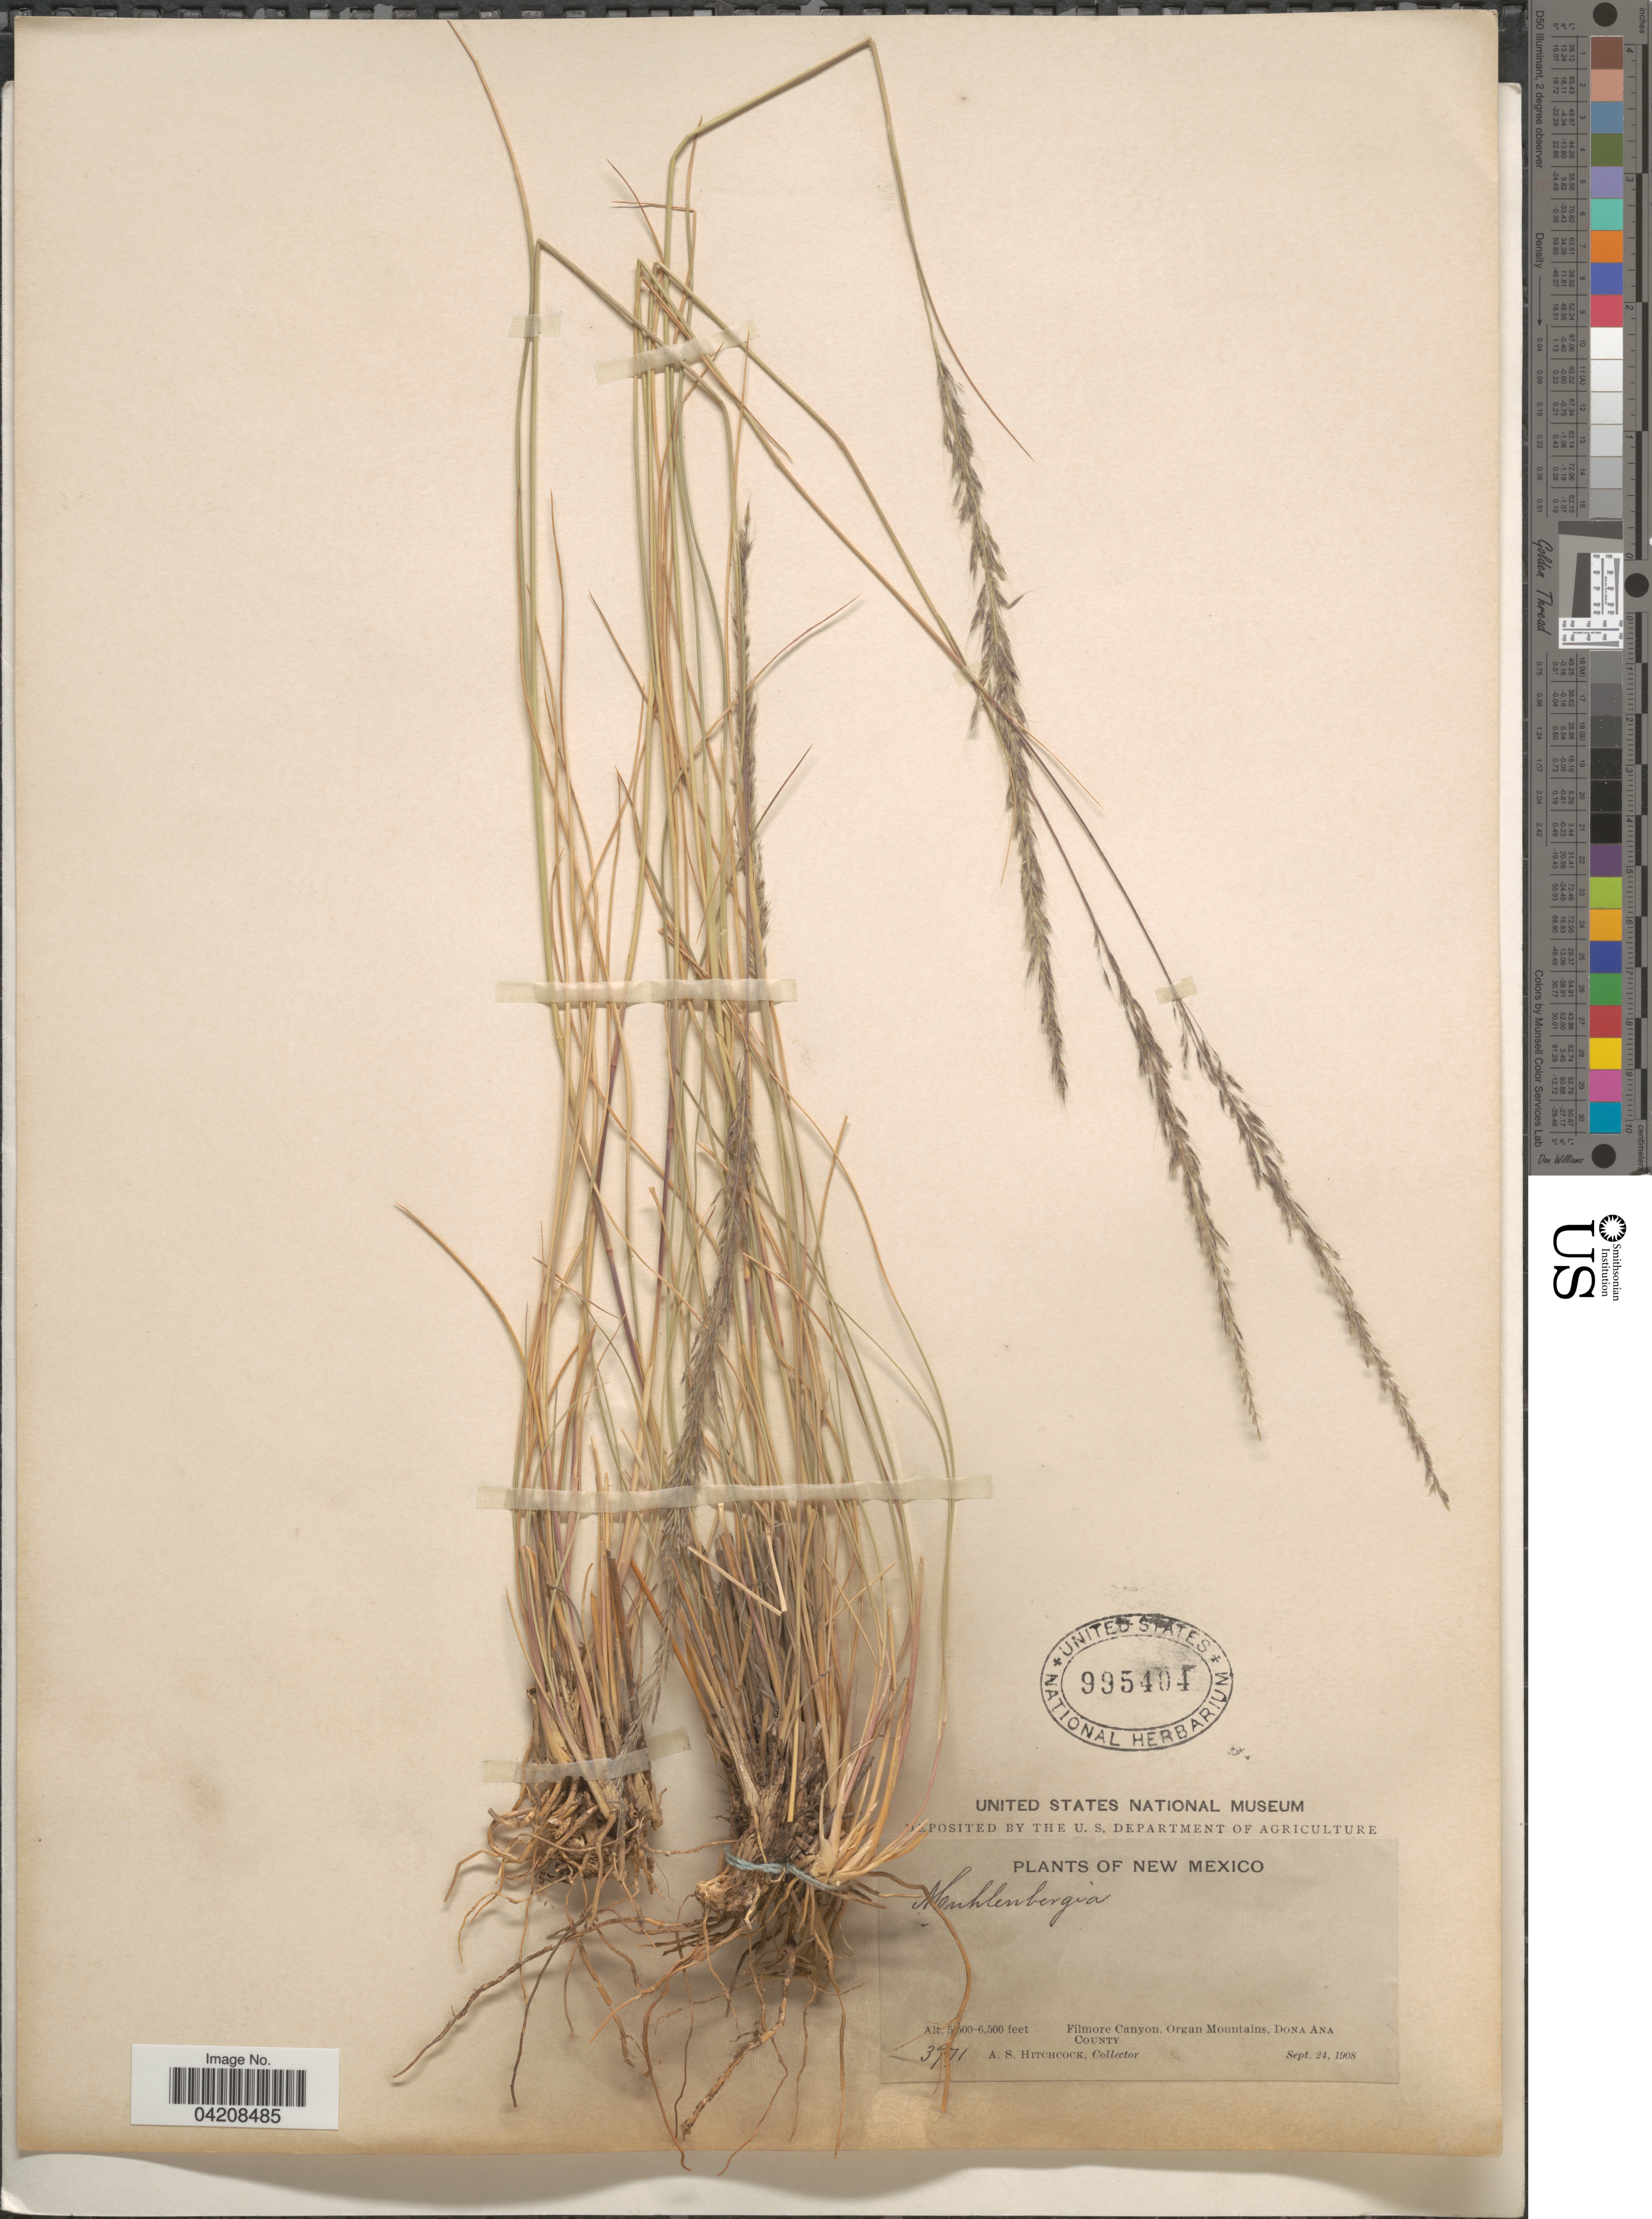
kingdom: Plantae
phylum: Tracheophyta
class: Liliopsida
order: Poales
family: Poaceae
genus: Muhlenbergia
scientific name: Muhlenbergia dubia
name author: E. Fourn.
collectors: A. S. Hitchcock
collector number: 3771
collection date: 1908-09-24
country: United States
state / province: New Mexico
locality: Filmore Canyon, Organ Mountains, Dona Ana County.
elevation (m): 1676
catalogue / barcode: US 995404